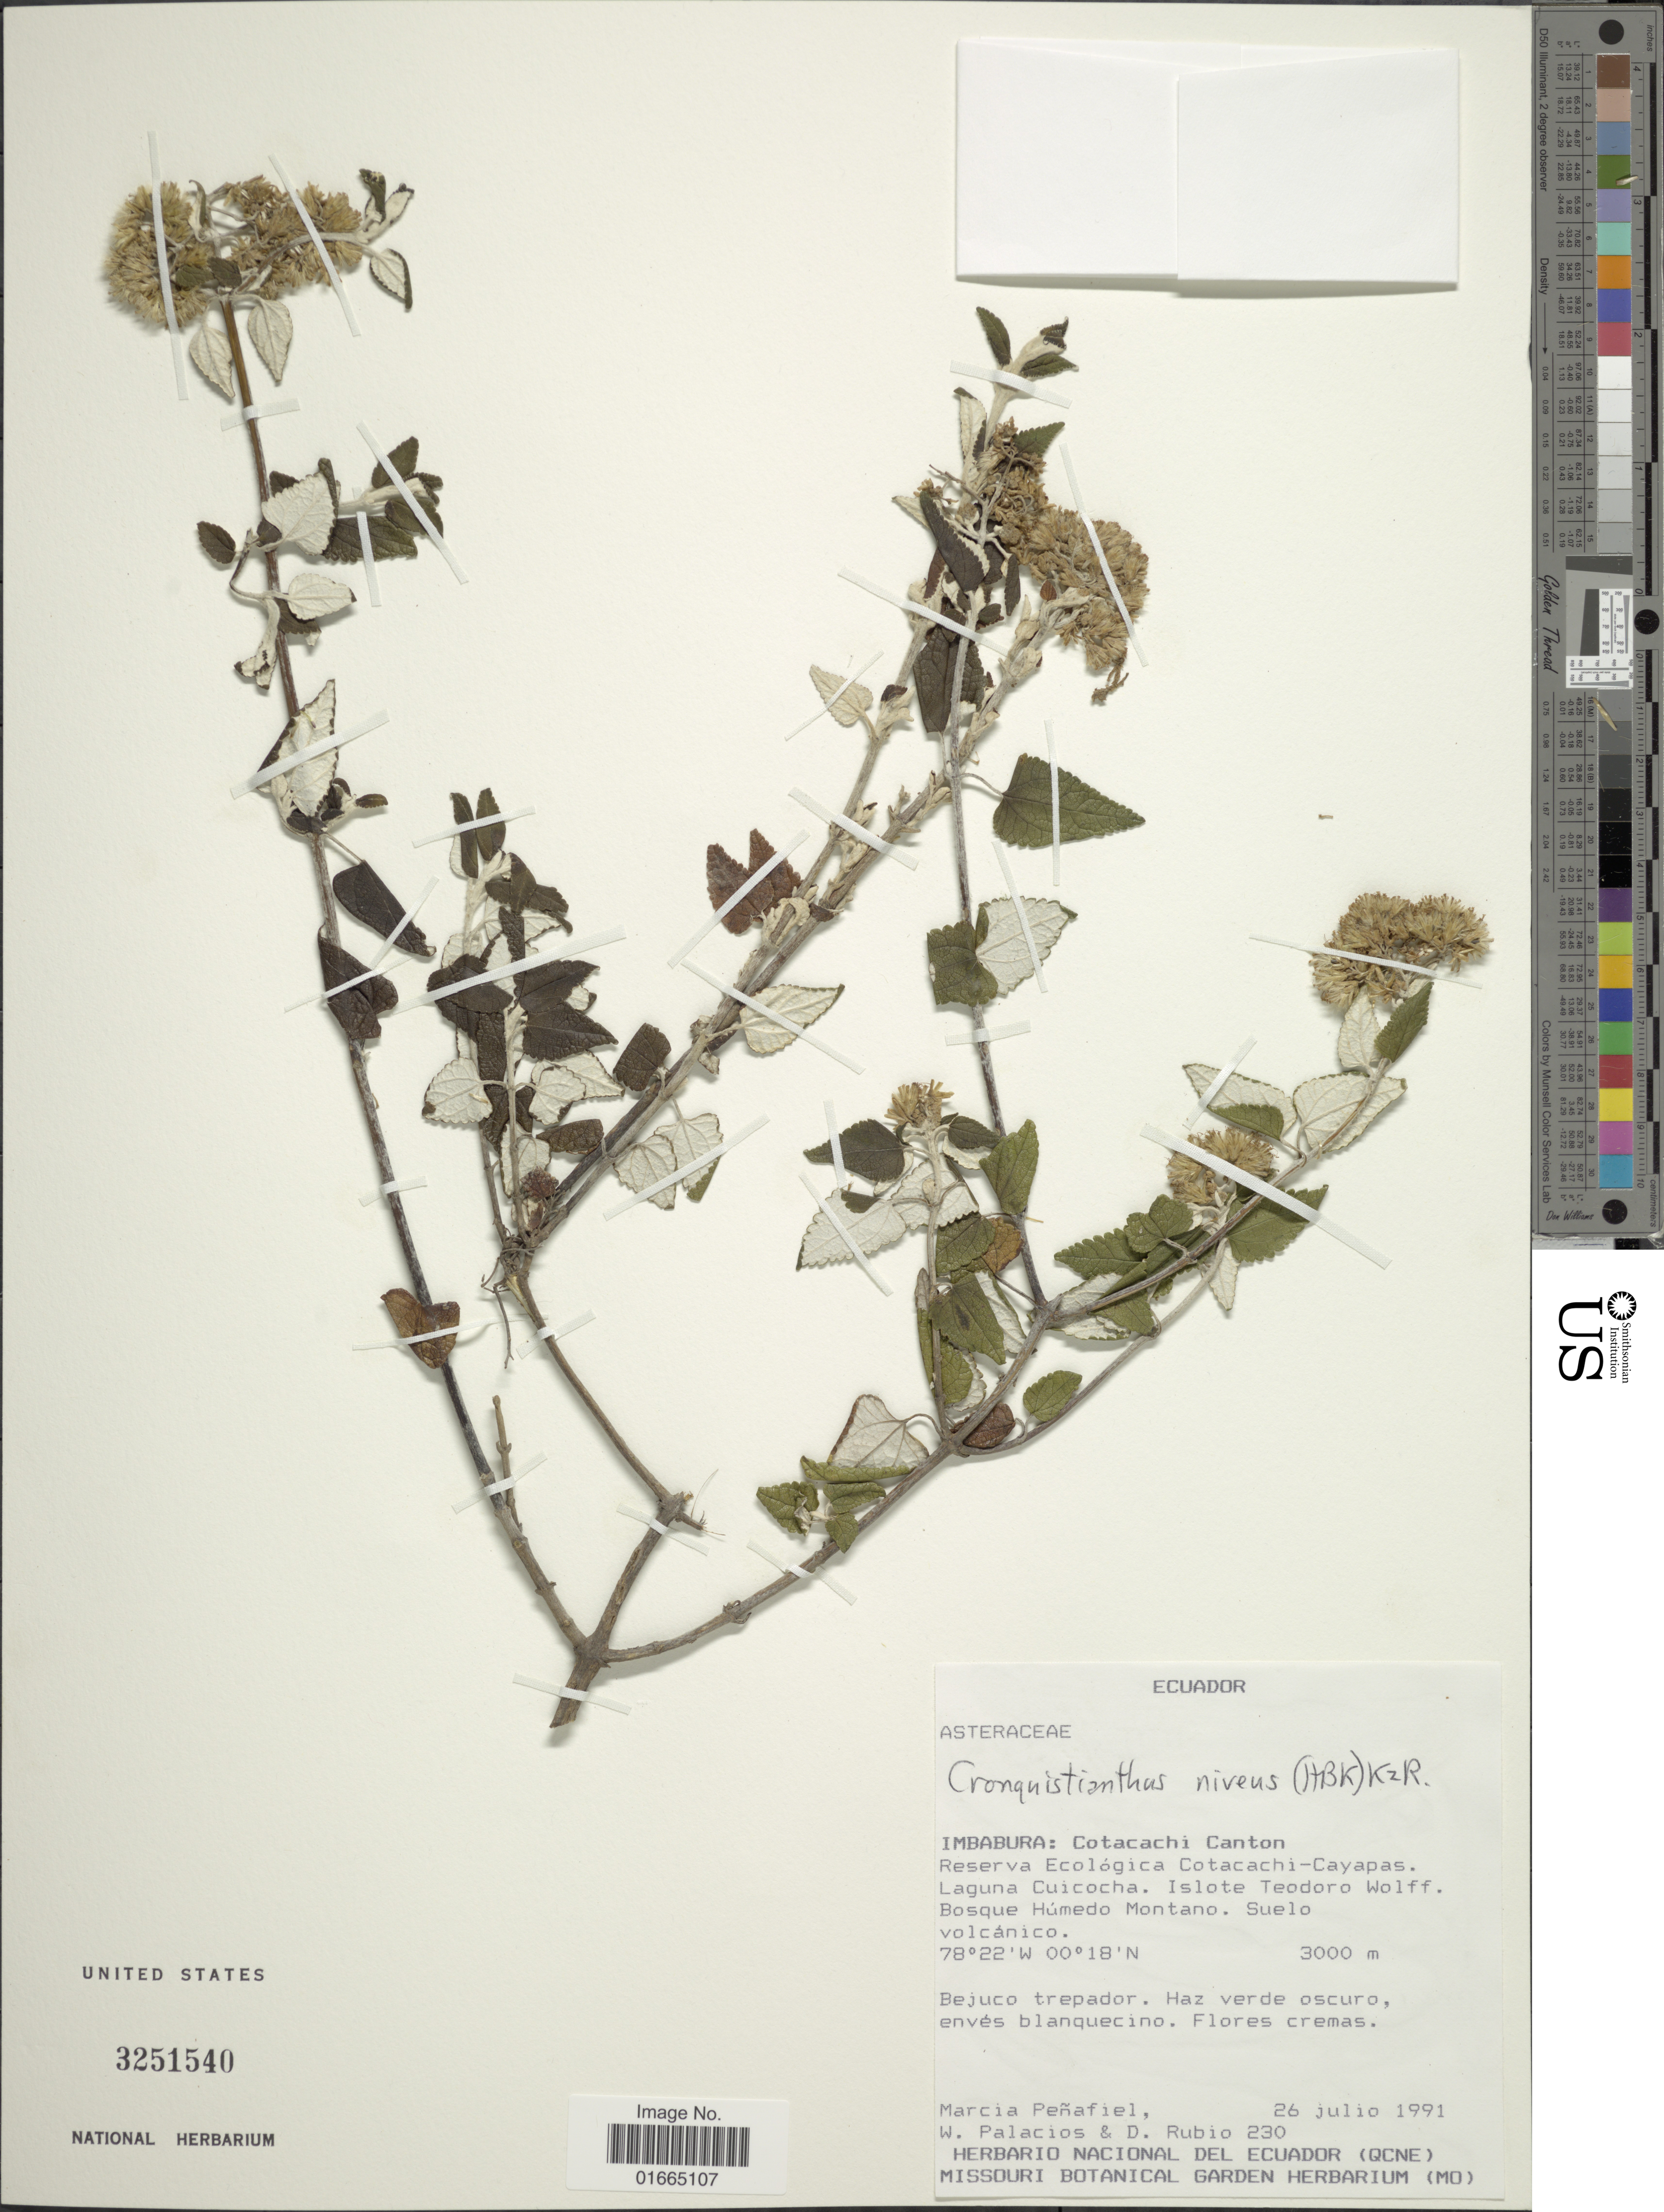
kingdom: Plantae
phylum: Tracheophyta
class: Magnoliopsida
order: Asterales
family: Asteraceae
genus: Cronquistianthus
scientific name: Cronquistianthus niveus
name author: (Kunth) R.M. King & H. Rob.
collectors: M. Penafiel, W. Palacios & D. Rubio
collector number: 230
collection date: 1991-07-26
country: Ecuador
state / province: Imbabura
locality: Imbabura: Cotacachi Canton. Reserva Ecológica Cotacachi-Cayapas. Laguna Cuicocha. Islote Teodoro Wolff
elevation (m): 3000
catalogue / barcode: US 3251540